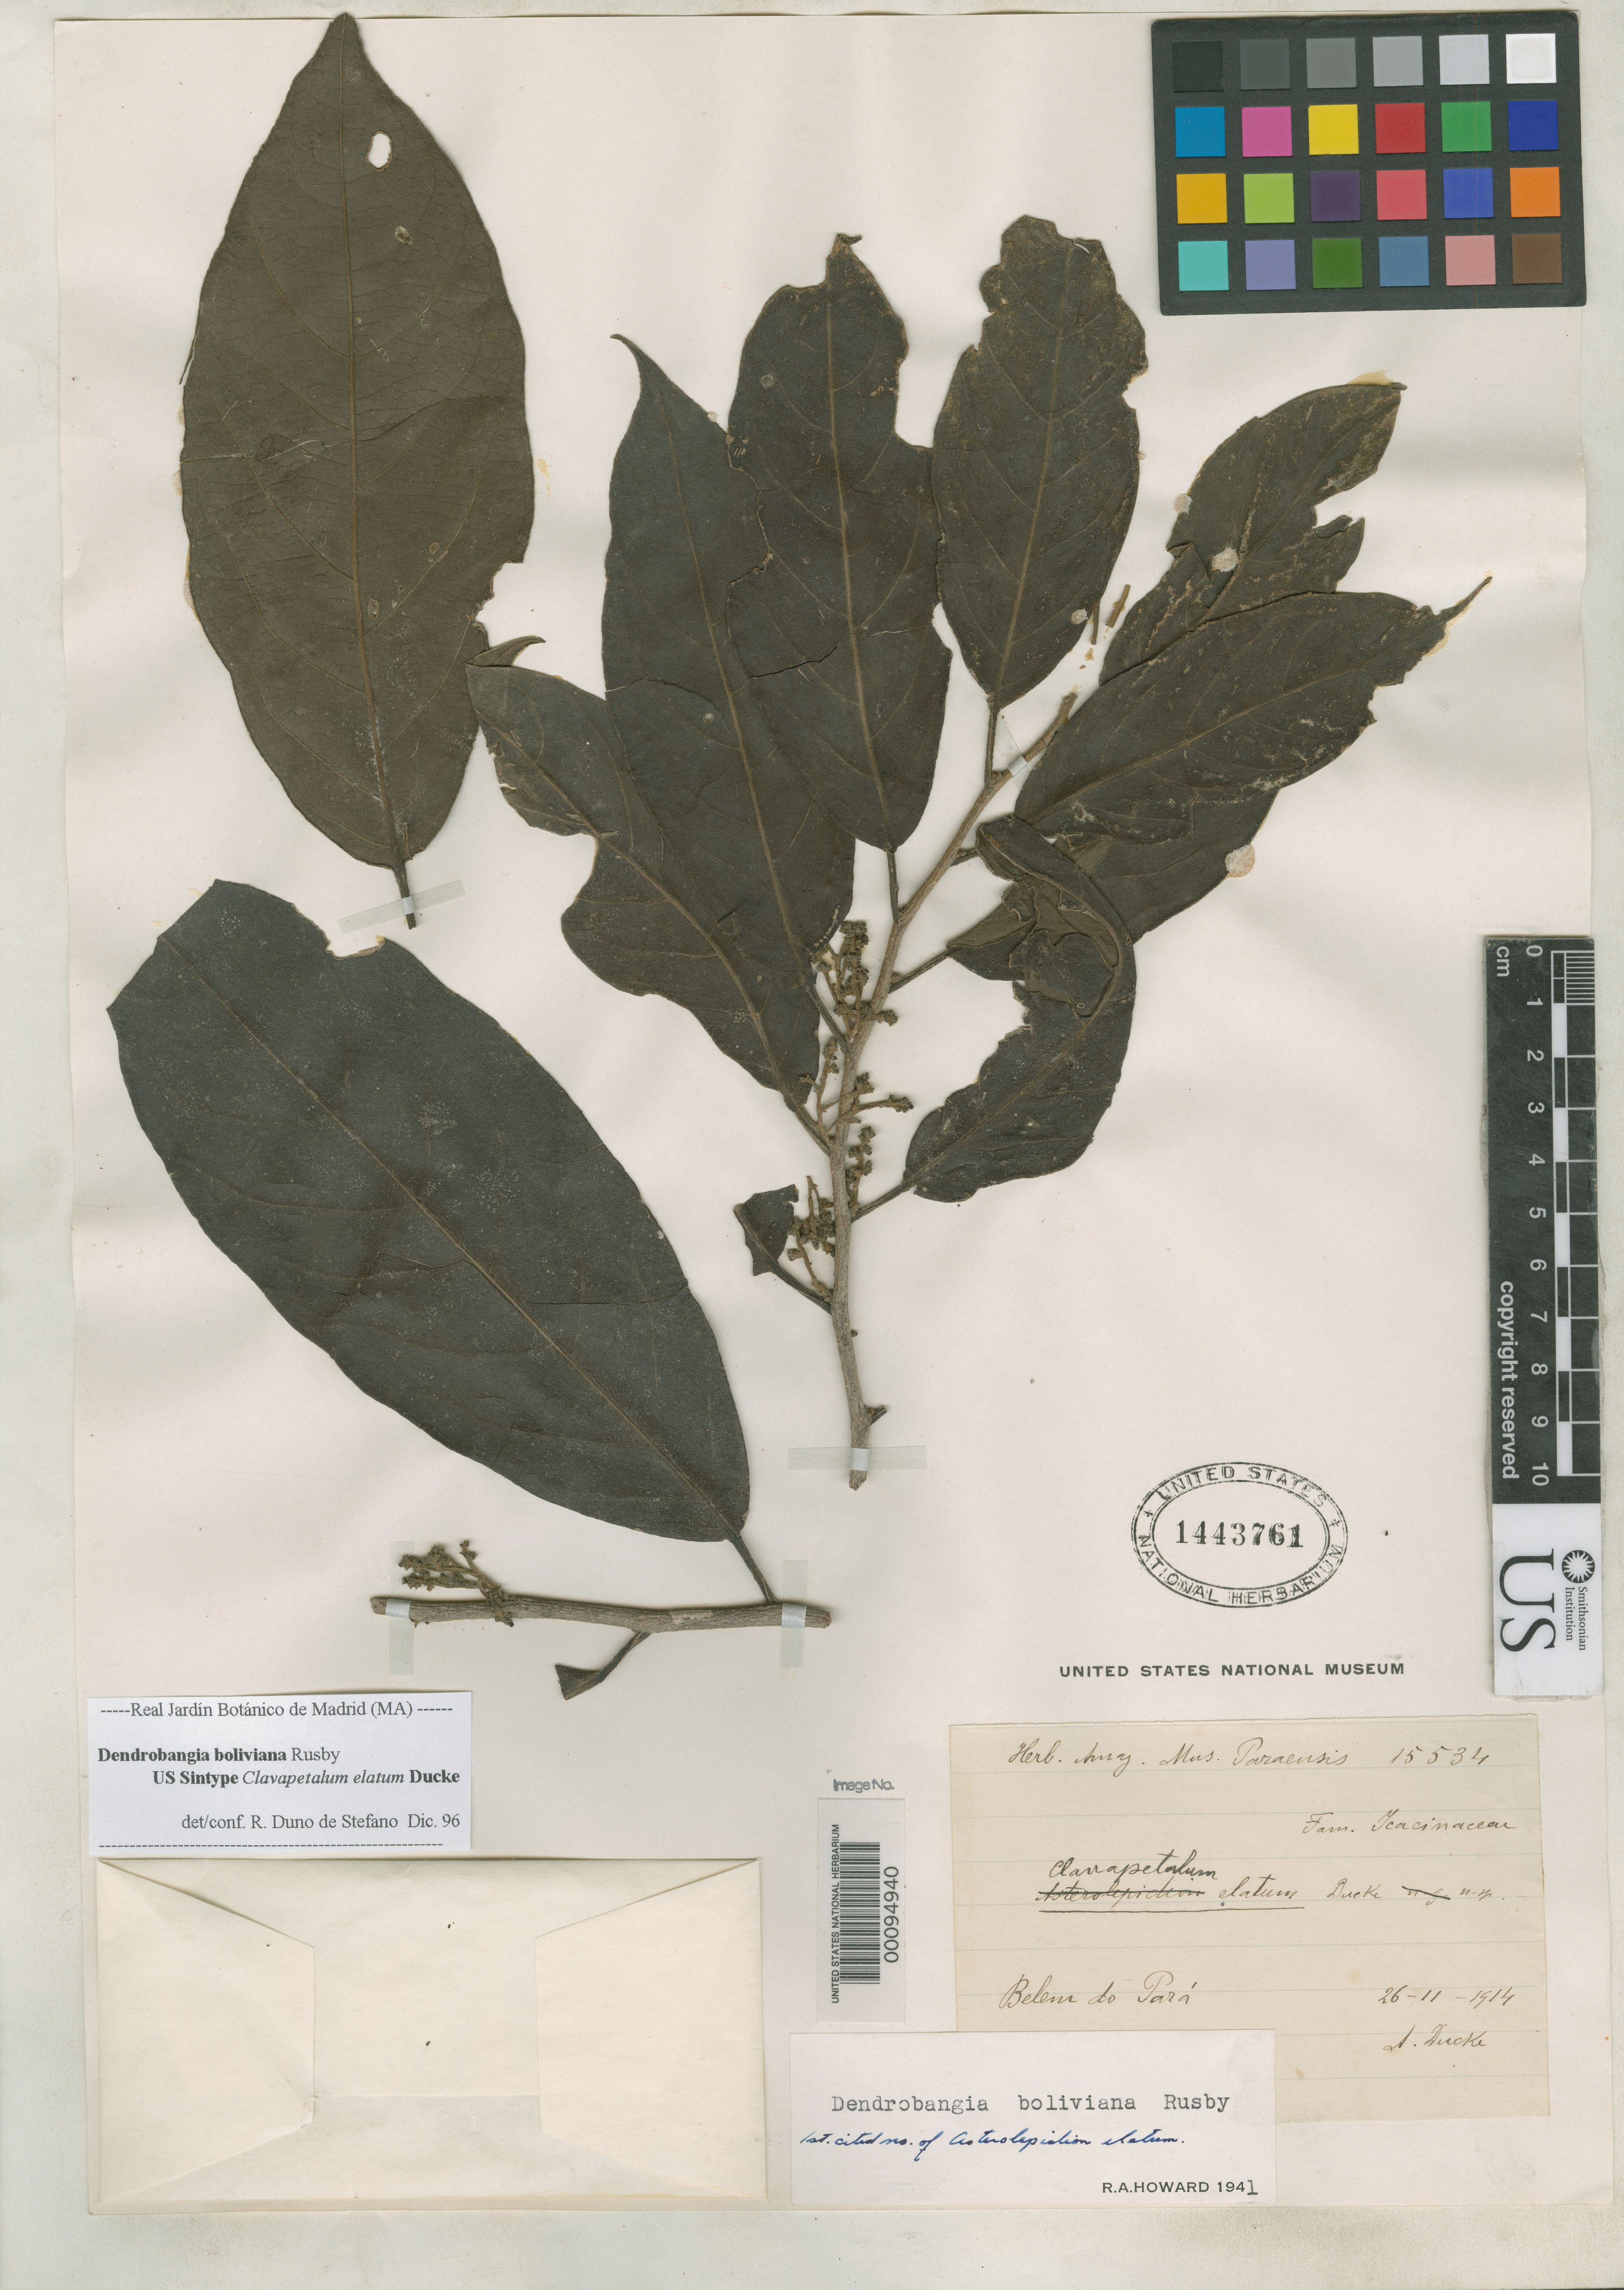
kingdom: Plantae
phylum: Tracheophyta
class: Magnoliopsida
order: Metteniusales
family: Metteniusaceae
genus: Asterolepidion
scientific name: Asterolepidion elatum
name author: Ducke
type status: Isosyntype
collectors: A. Ducke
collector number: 15534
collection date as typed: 26 Nov 1914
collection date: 1914-11-26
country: Brazil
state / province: Pará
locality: Belem do Para.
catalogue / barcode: US 1443761